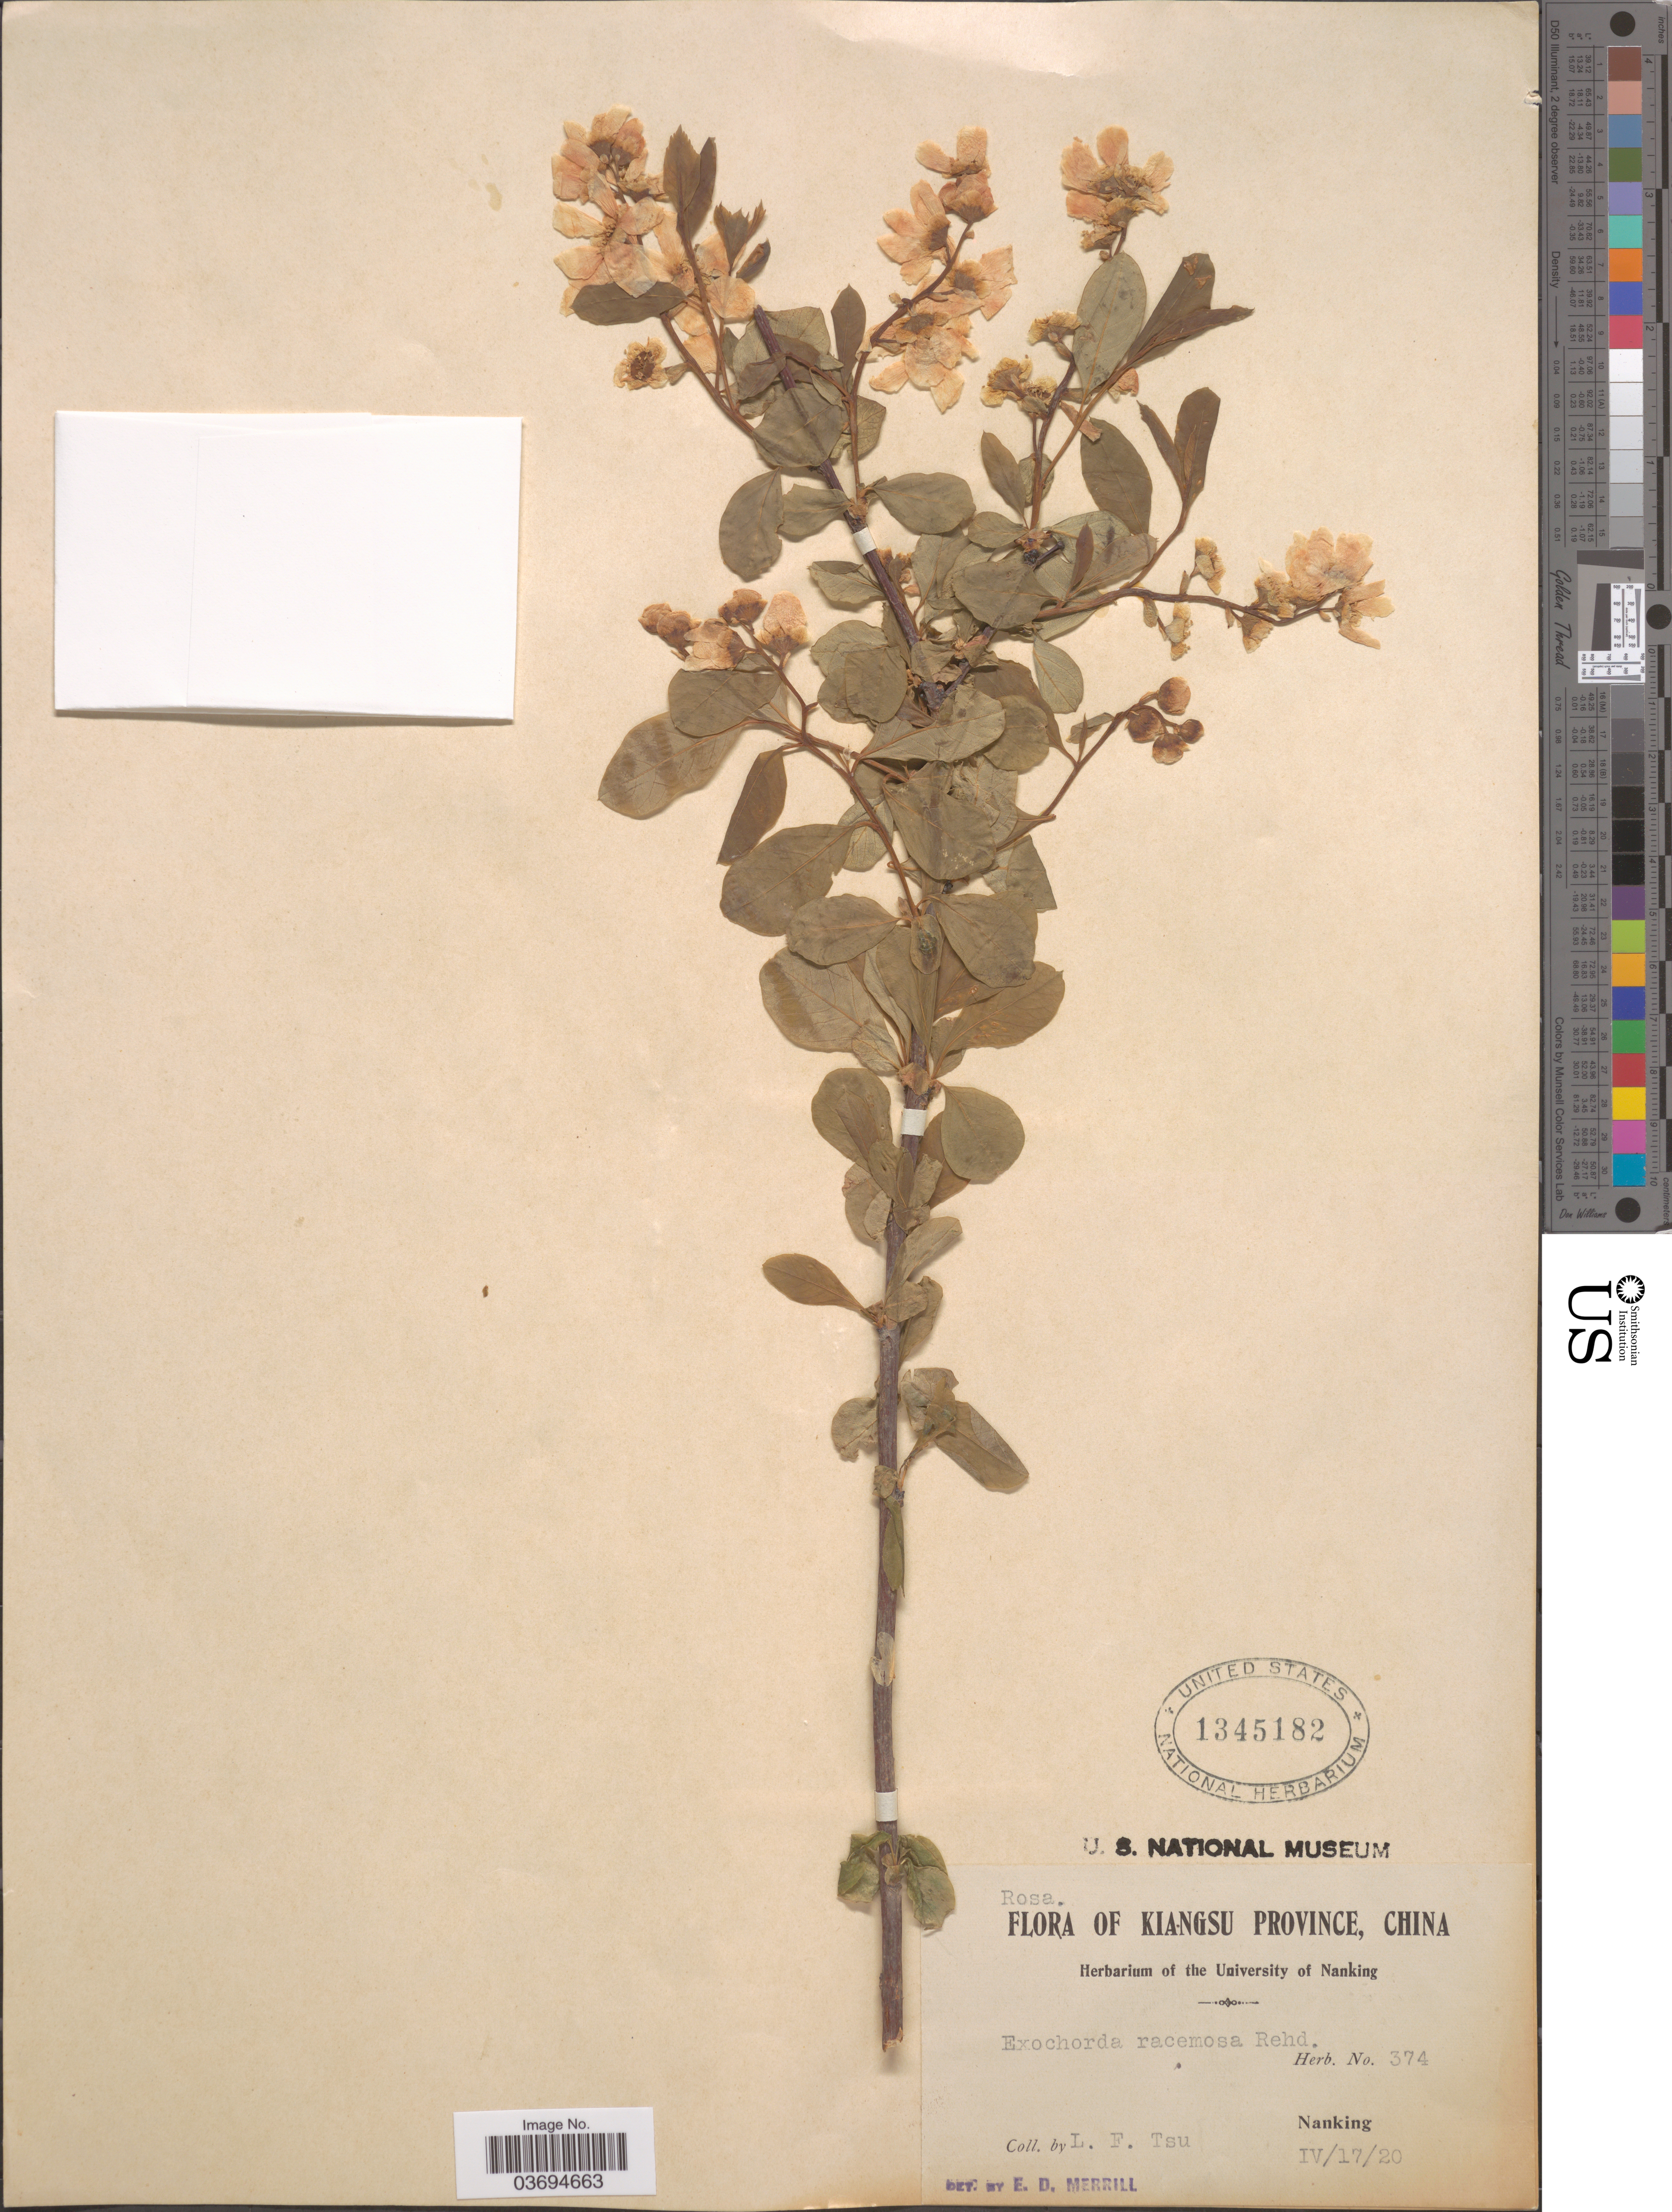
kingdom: Plantae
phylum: Tracheophyta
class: Magnoliopsida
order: Rosales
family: Rosaceae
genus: Exochorda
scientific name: Exochorda racemosa subsp. racemosa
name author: (Fortune ex Lindl.) Rehder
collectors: L. Tsu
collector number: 374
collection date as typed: Transcribed d/m/y: 17/4/20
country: China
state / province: Jiangsu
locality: Kiangsu Province. Nanking.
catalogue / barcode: US 1345182